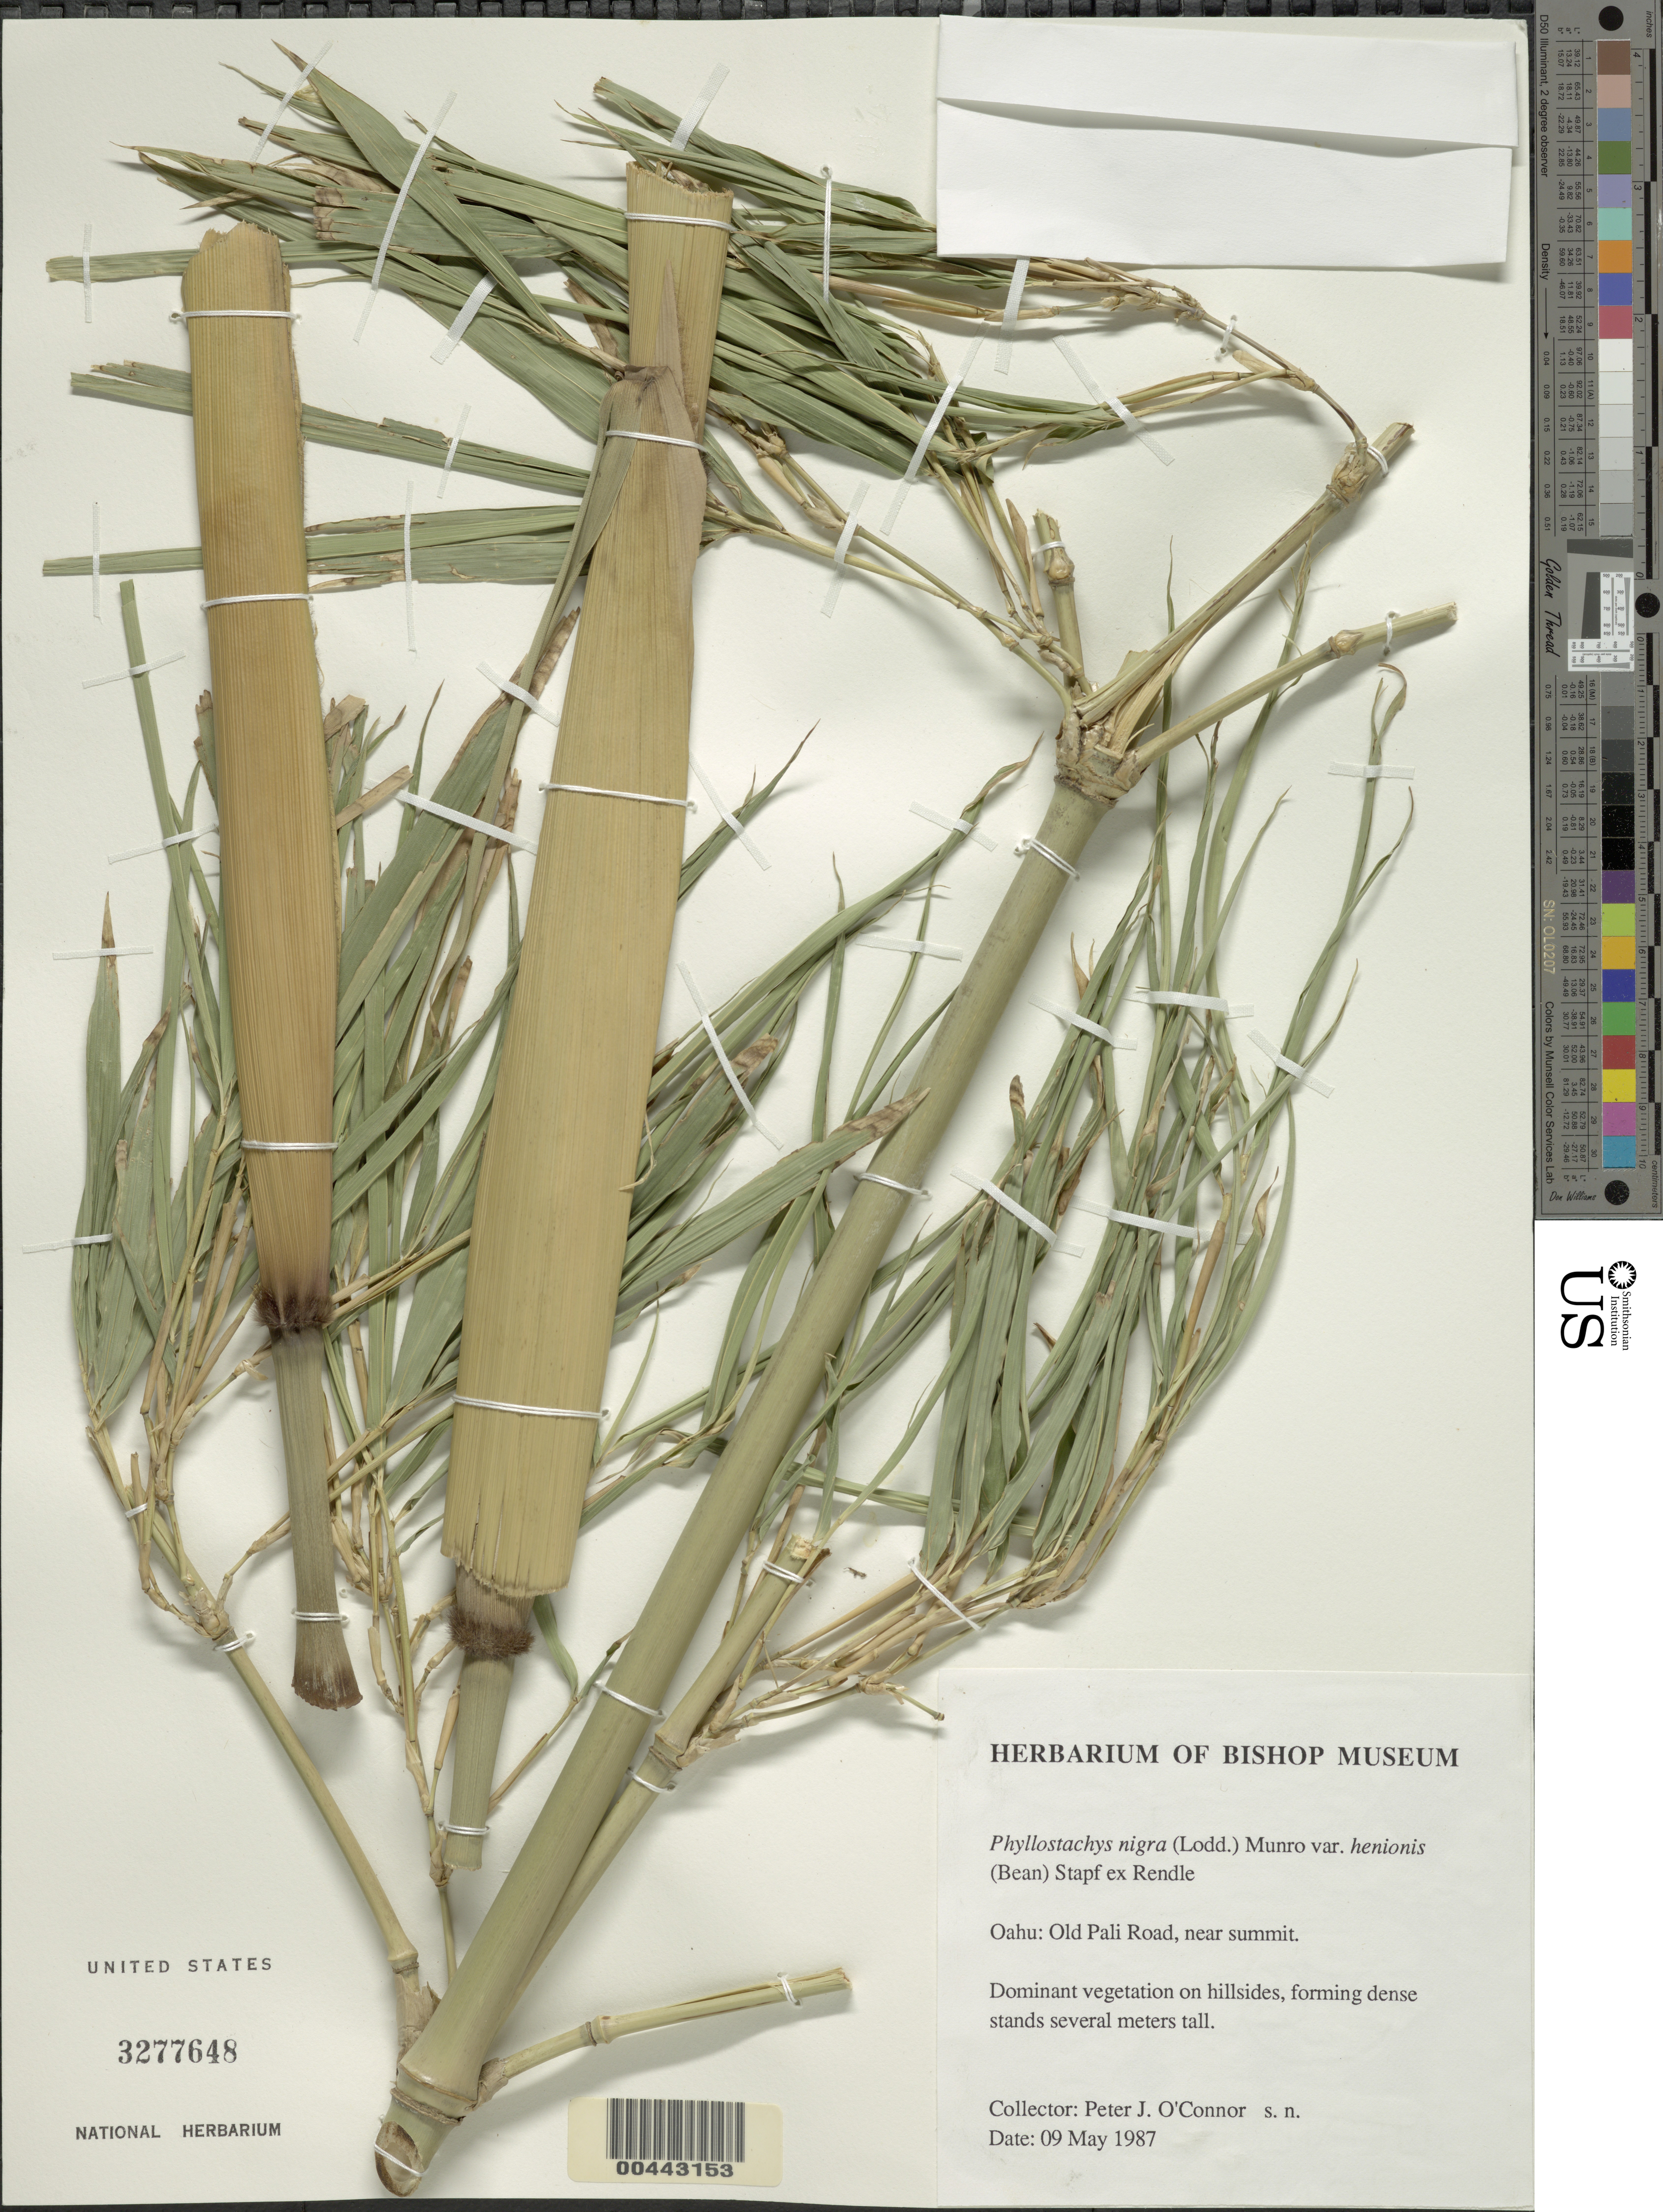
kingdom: Plantae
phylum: Tracheophyta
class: Liliopsida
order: Poales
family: Poaceae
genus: Phyllostachys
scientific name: Phyllostachys nigra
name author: (Lodd. ex Lindl.) Munro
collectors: P. O'Connor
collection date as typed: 9 May 1987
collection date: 1987-05-09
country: United States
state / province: Hawaii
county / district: Honolulu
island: Oahu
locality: Old Pali Road, near summit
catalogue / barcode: US 3277648